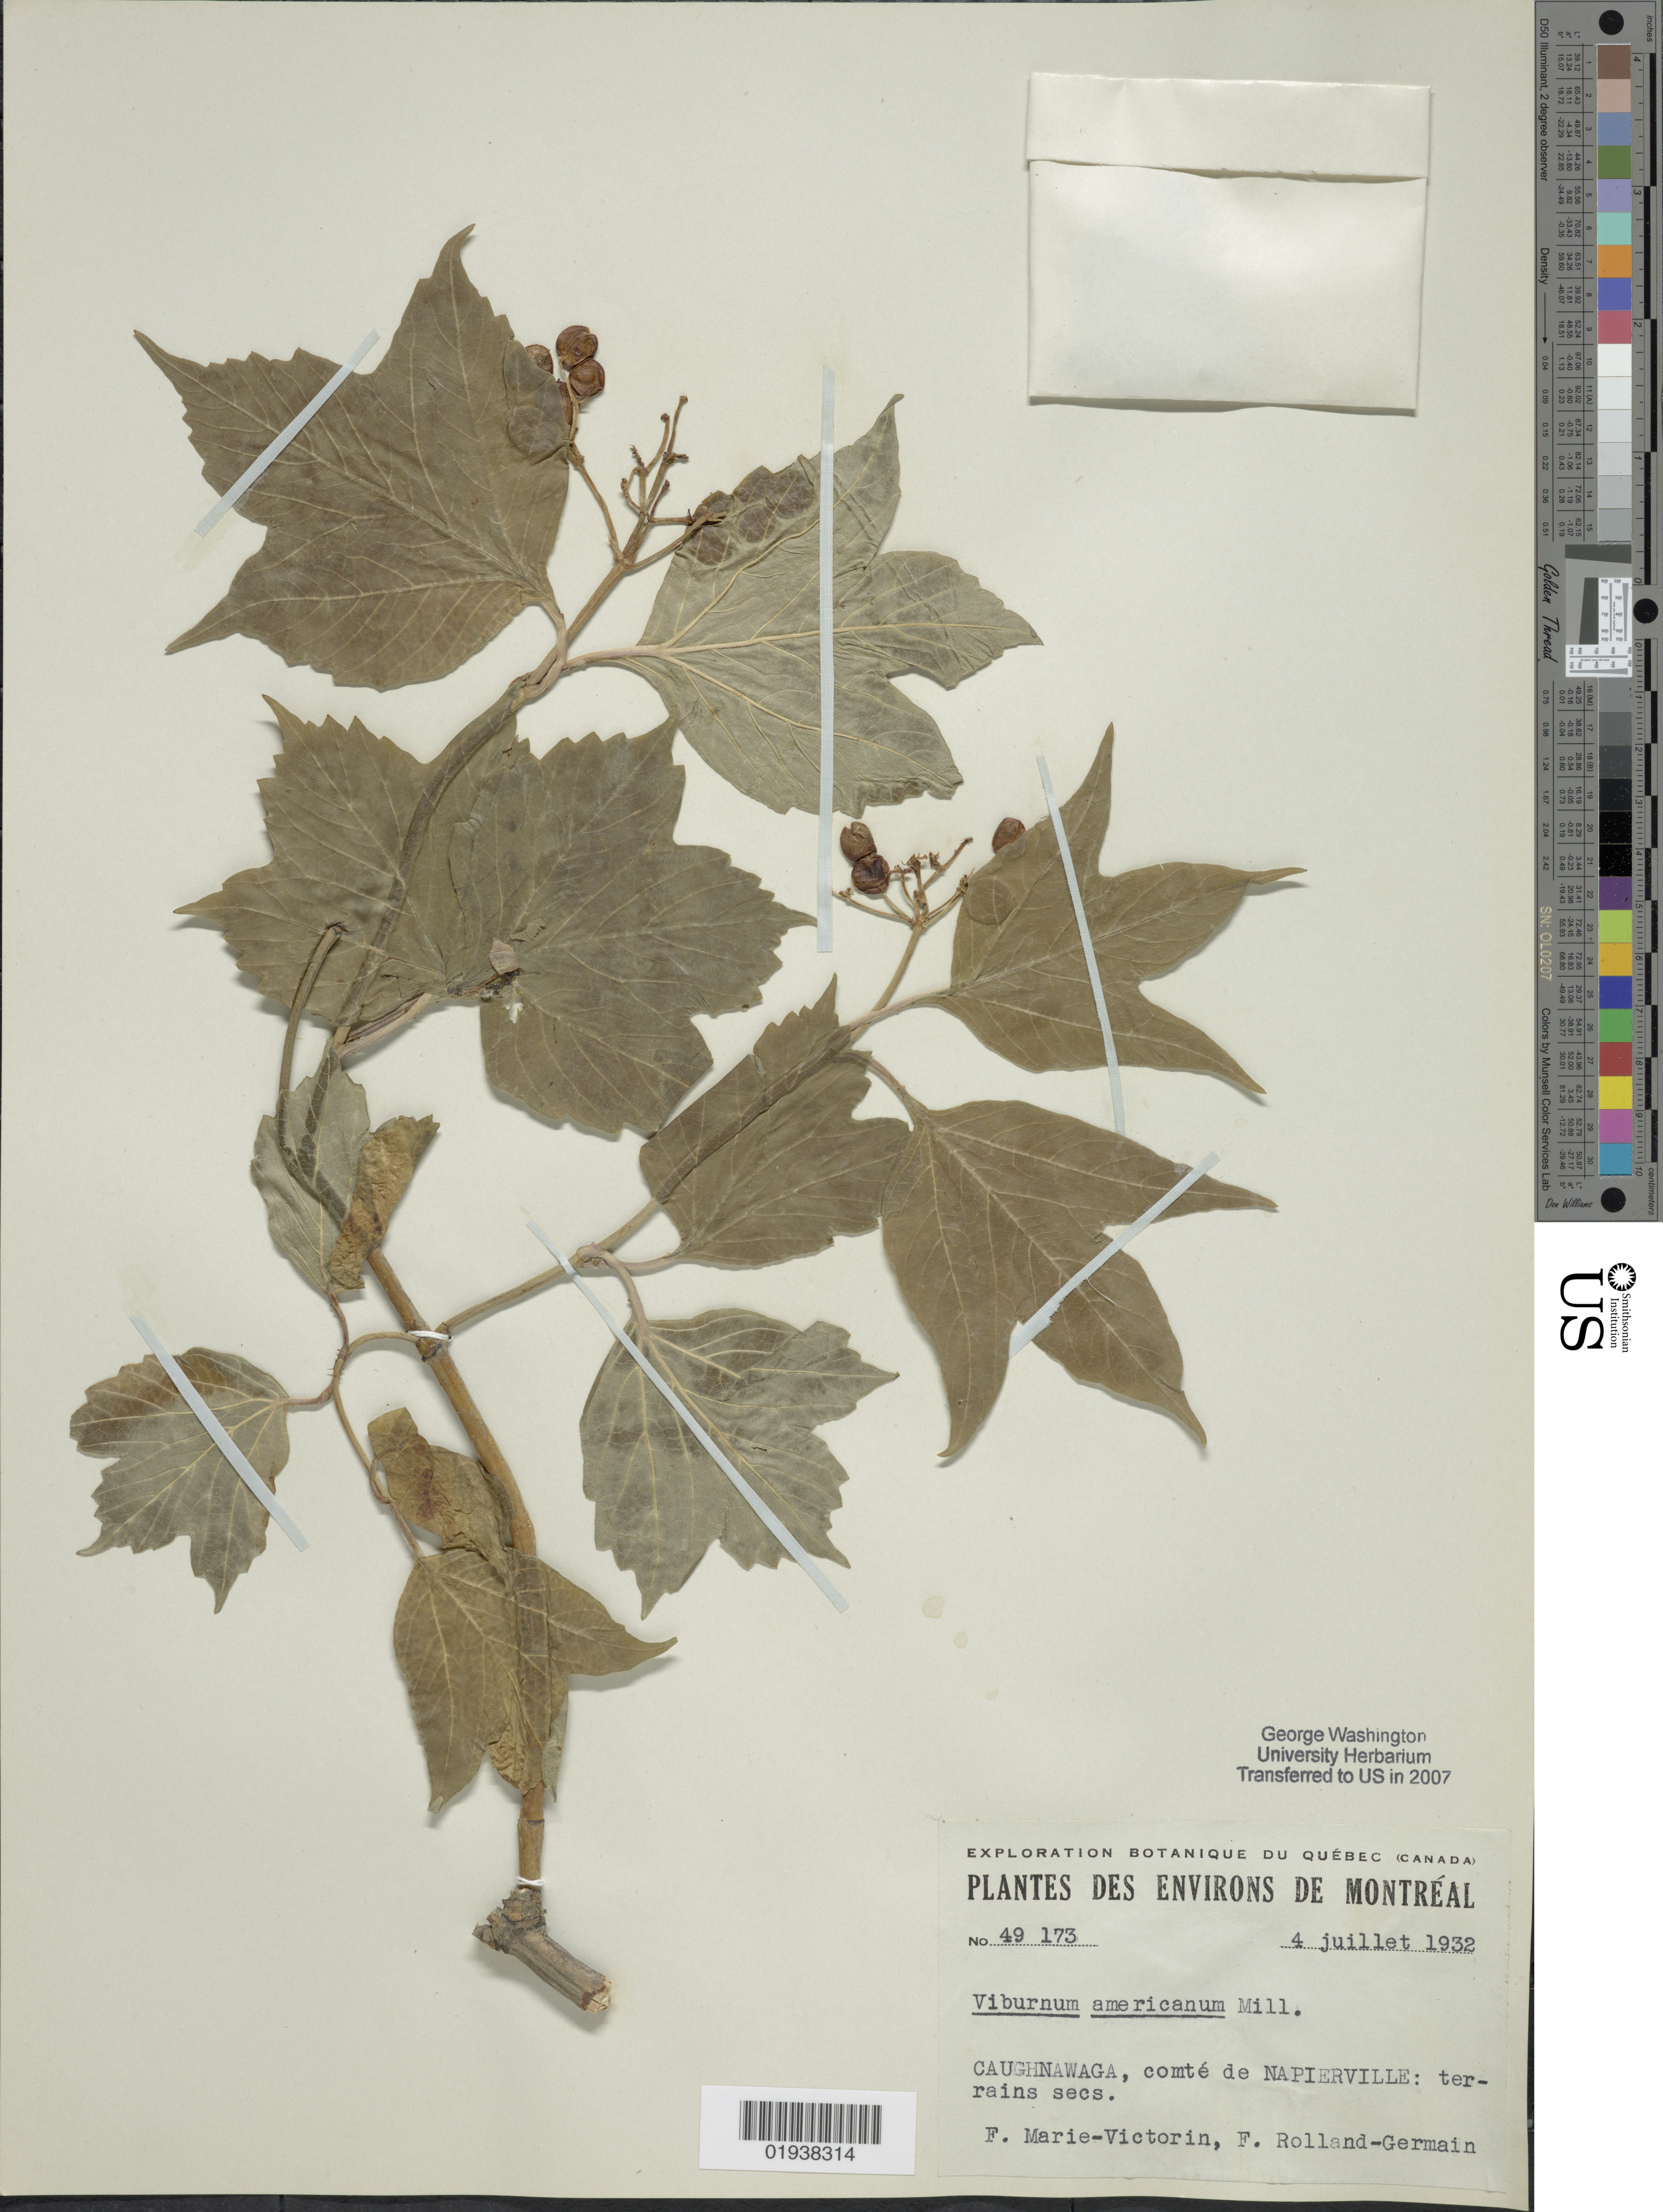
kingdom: Plantae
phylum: Tracheophyta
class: Magnoliopsida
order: Dipsacales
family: Viburnaceae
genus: Viburnum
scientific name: Viburnum americanum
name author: Mill.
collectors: Fr. Marie-Victorin & Rolland-Germain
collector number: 49173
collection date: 1932-07-04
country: Canada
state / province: Quebec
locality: Des environs de Montréal. Caughnawaga, comté de Napierville: terrains secs.